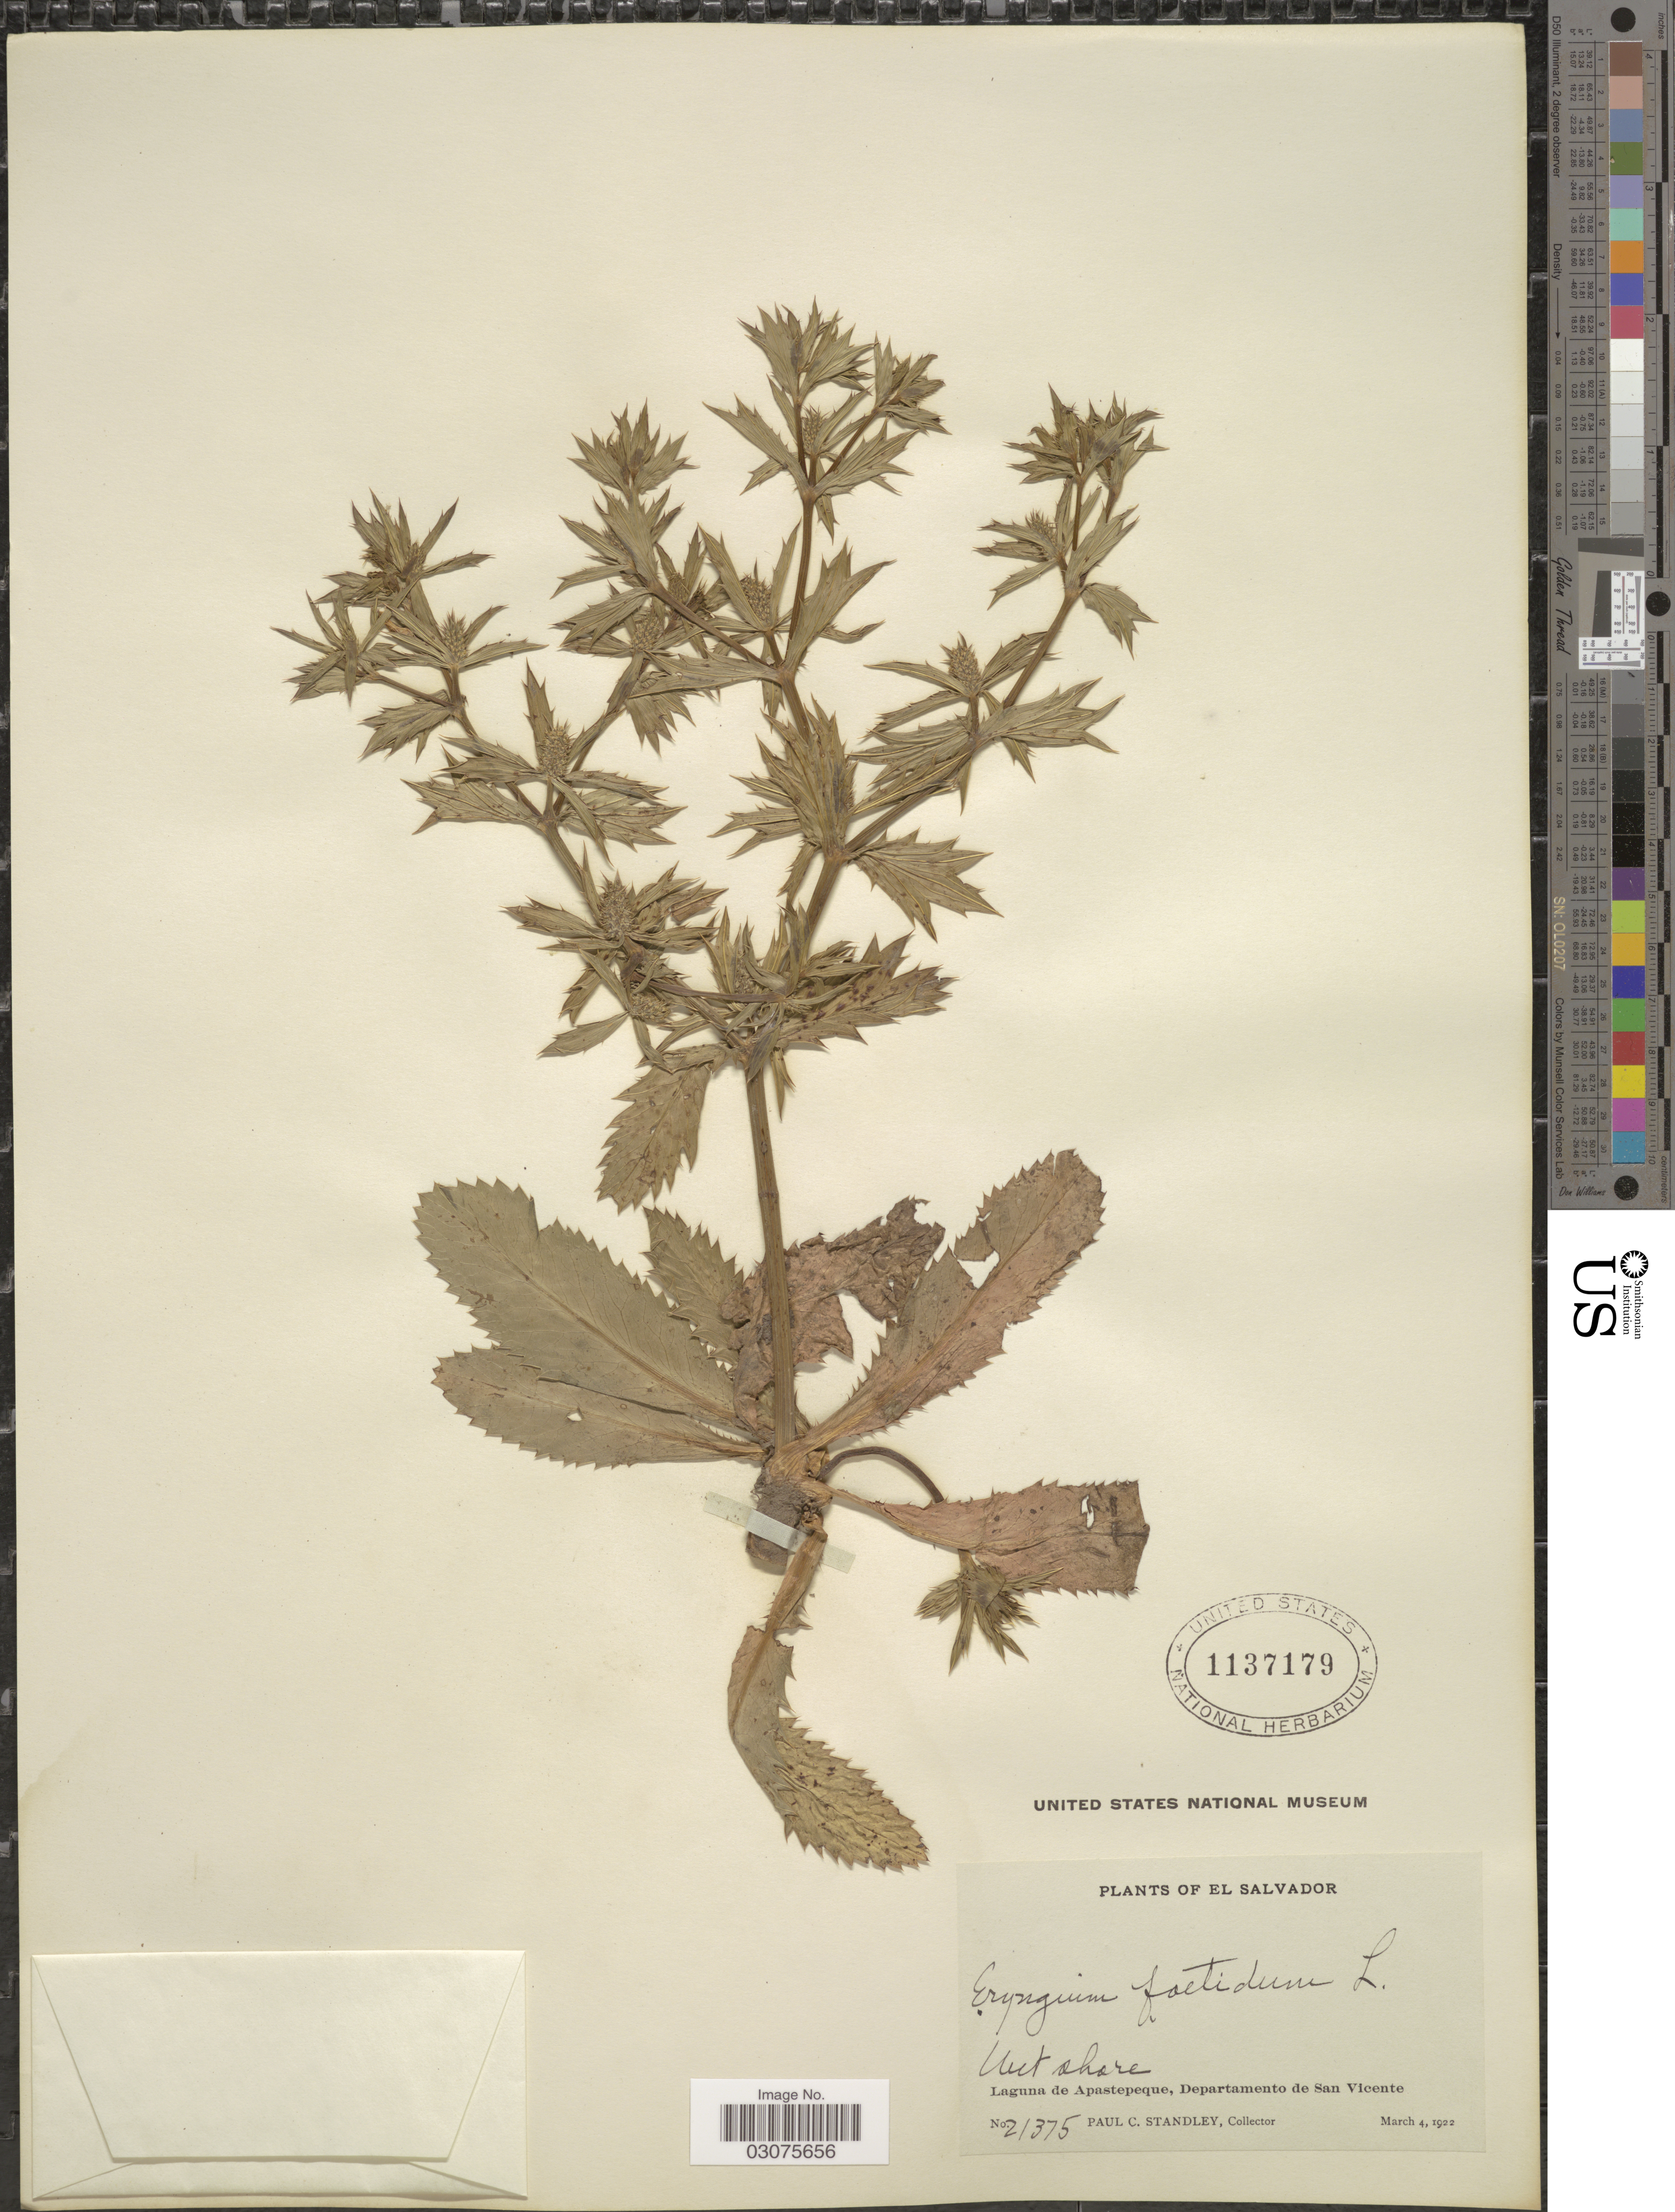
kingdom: Plantae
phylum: Tracheophyta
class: Magnoliopsida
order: Apiales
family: Apiaceae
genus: Eryngium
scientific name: Eryngium foetidum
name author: L.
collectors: P. C. Standley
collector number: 21375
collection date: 1922-03-04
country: El Salvador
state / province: San Vincente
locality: Laguna de Apastepeque, Departamento de San Vicente.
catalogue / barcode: US 1137179